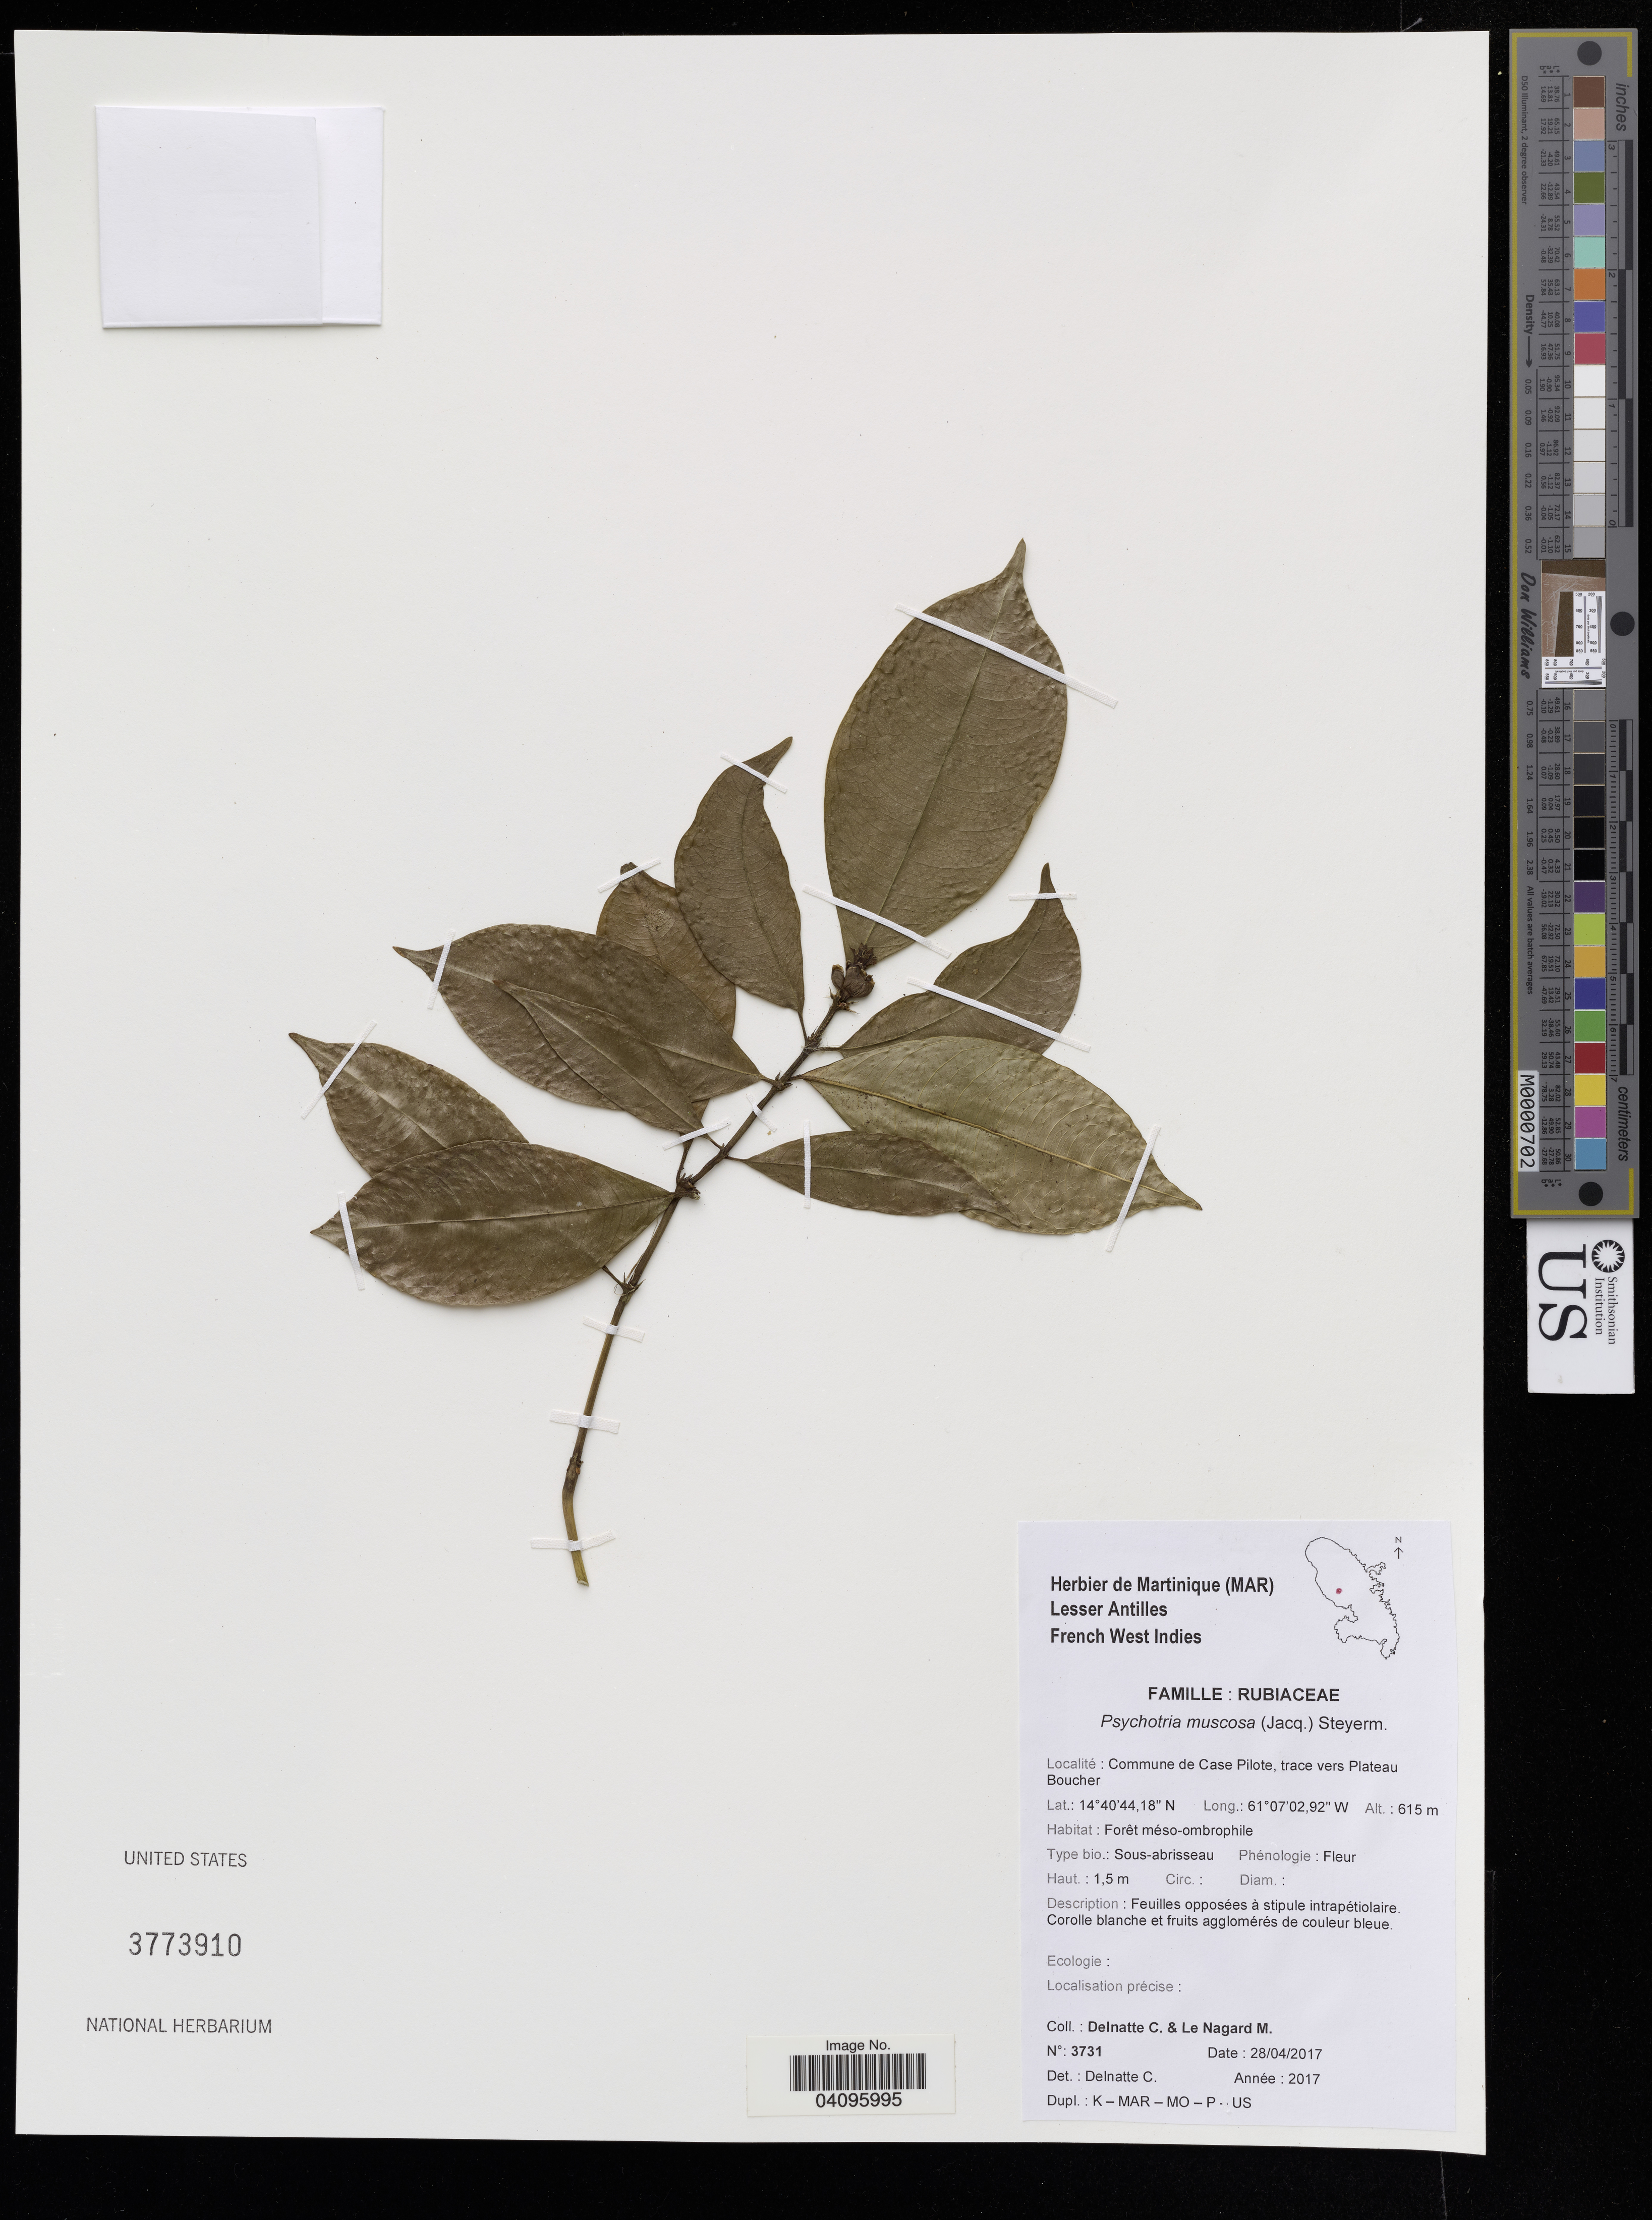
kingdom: Plantae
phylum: Tracheophyta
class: Magnoliopsida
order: Gentianales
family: Rubiaceae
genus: Psychotria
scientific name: Psychotria muscosa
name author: (Jacq.) Steyerm.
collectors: C. Delnatte & M. Le Nagard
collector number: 3731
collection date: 2017-04-28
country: Martinique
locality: Commune de Case Pilote, trace vers Plateau Boucher.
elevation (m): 615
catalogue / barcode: US 3773910